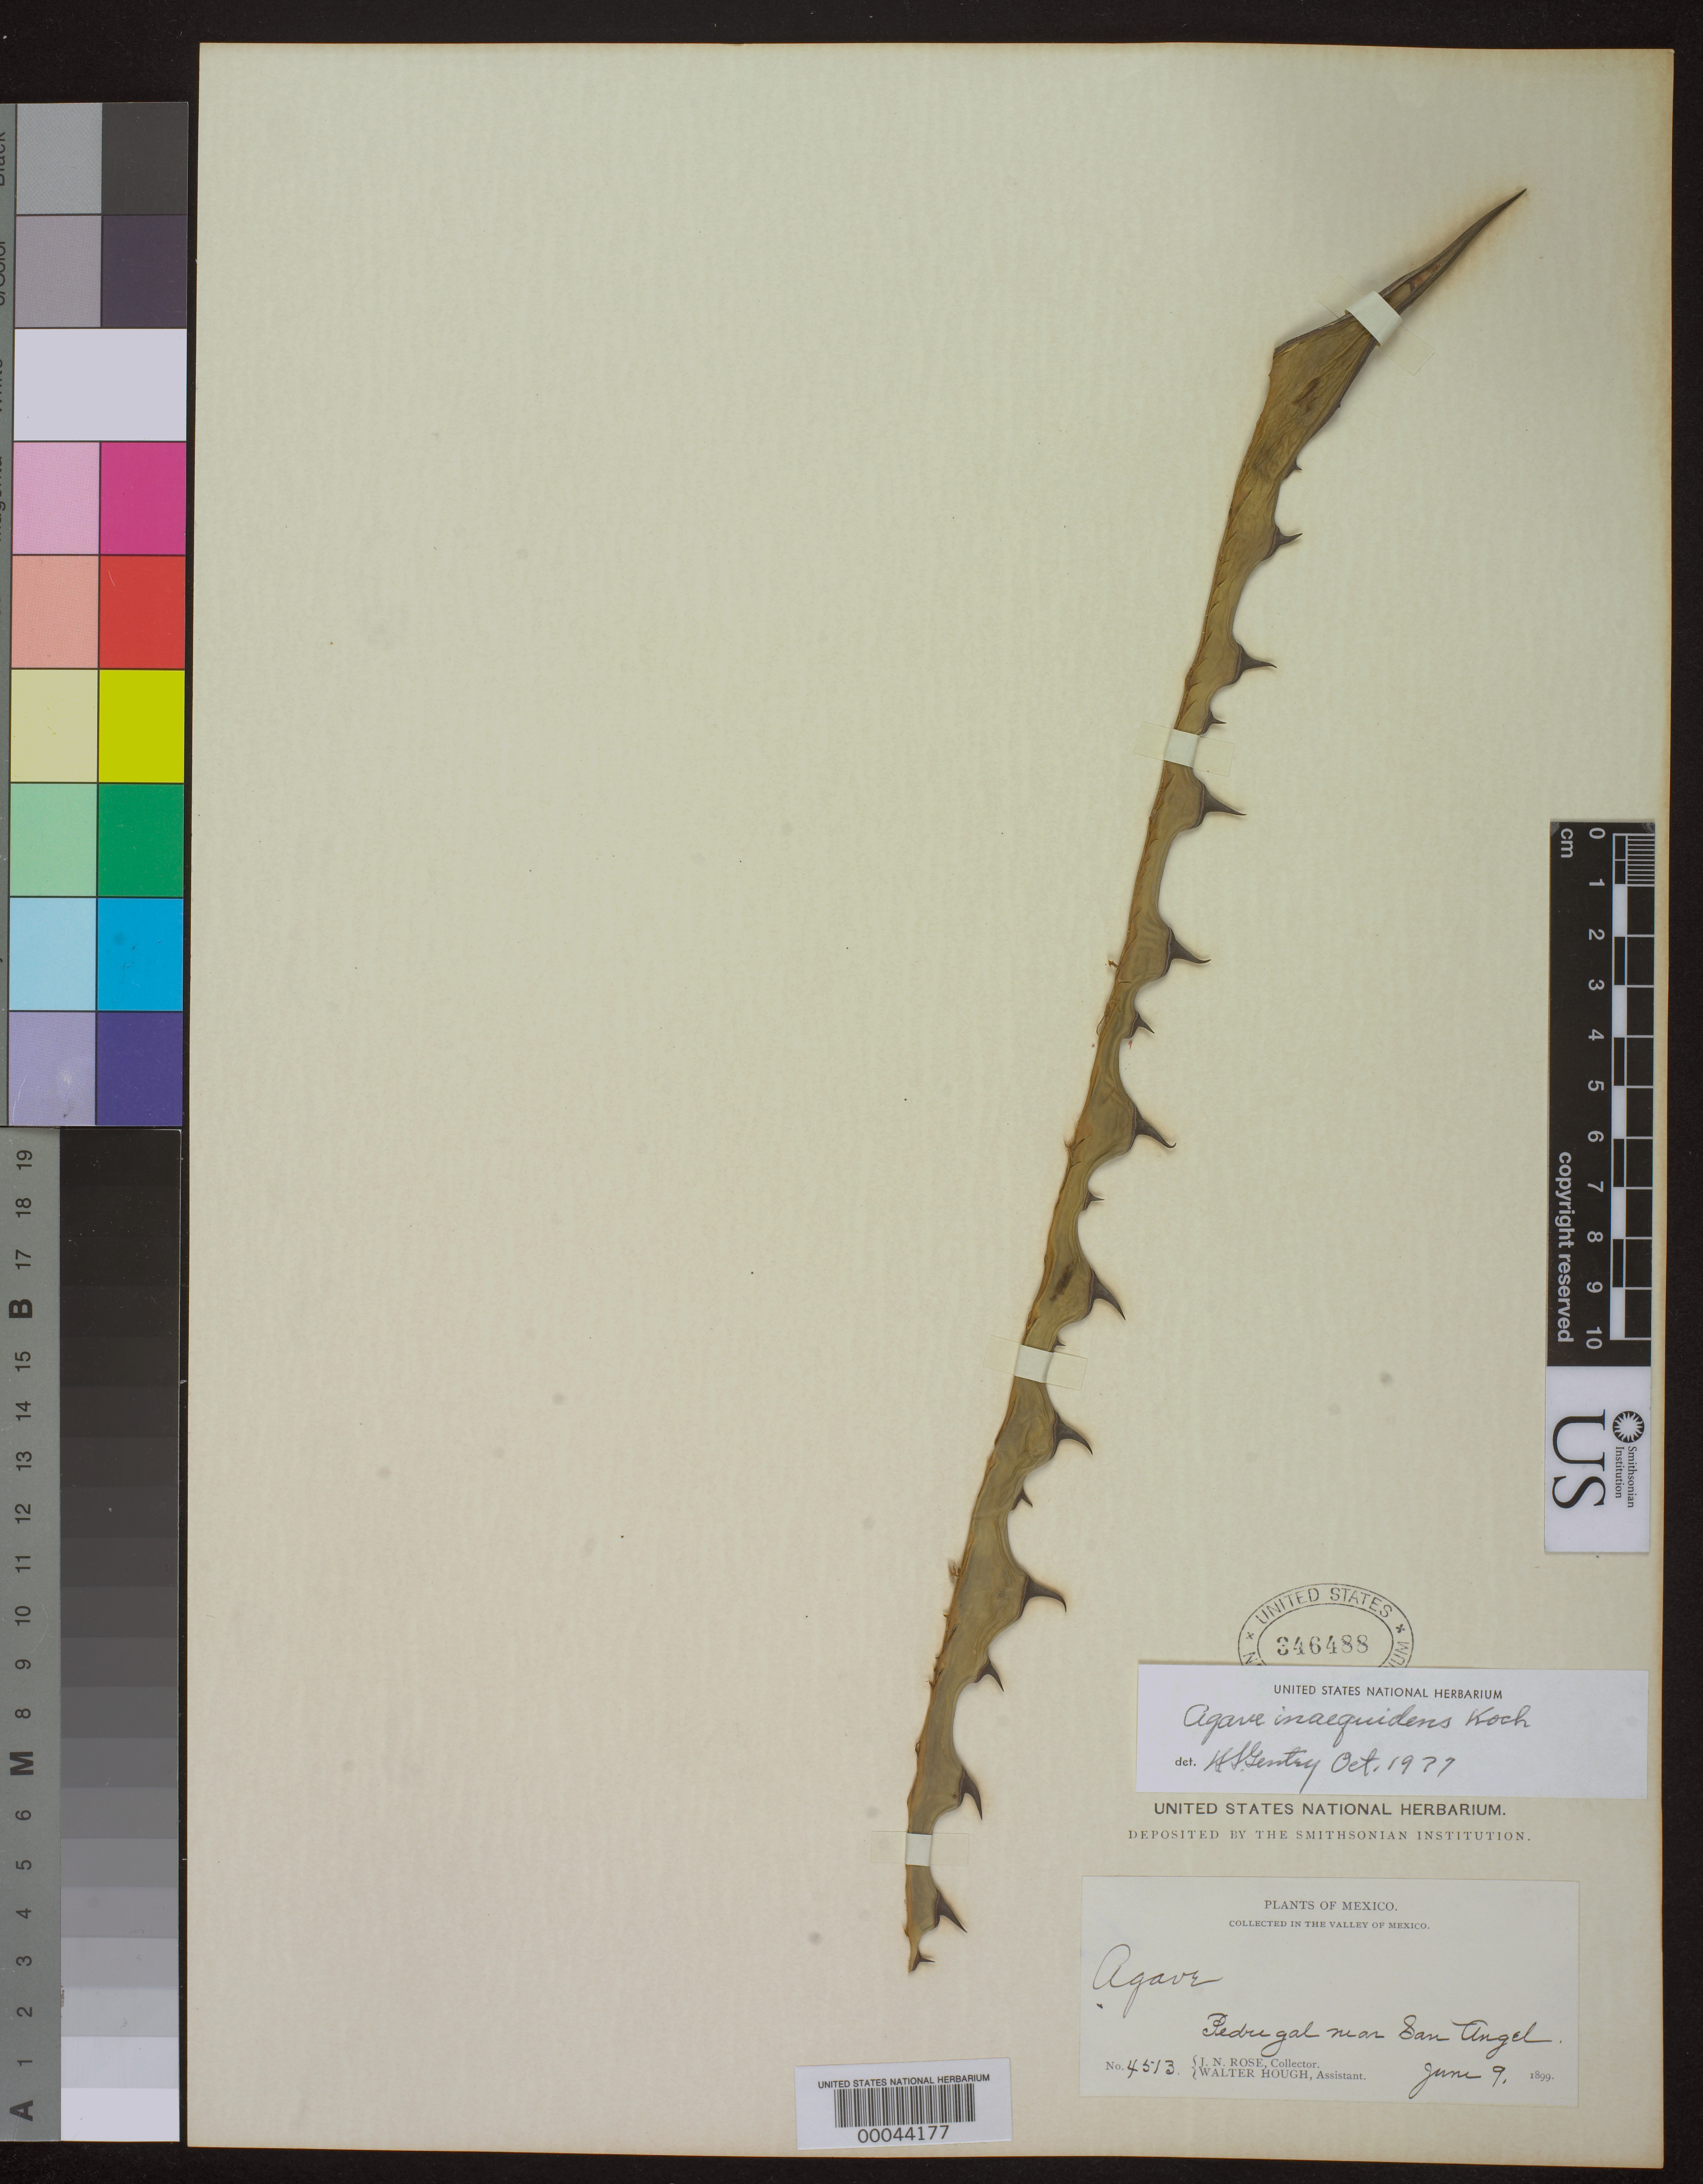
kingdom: Plantae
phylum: Tracheophyta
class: Liliopsida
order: Asparagales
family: Asparagaceae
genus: Agave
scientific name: Agave inaequidens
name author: K. Koch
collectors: J. N. Rose & W. Hough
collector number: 4513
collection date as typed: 09 Jun 1899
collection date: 1899-06-09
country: Mexico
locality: Valley of Mexico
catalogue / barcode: US 346488